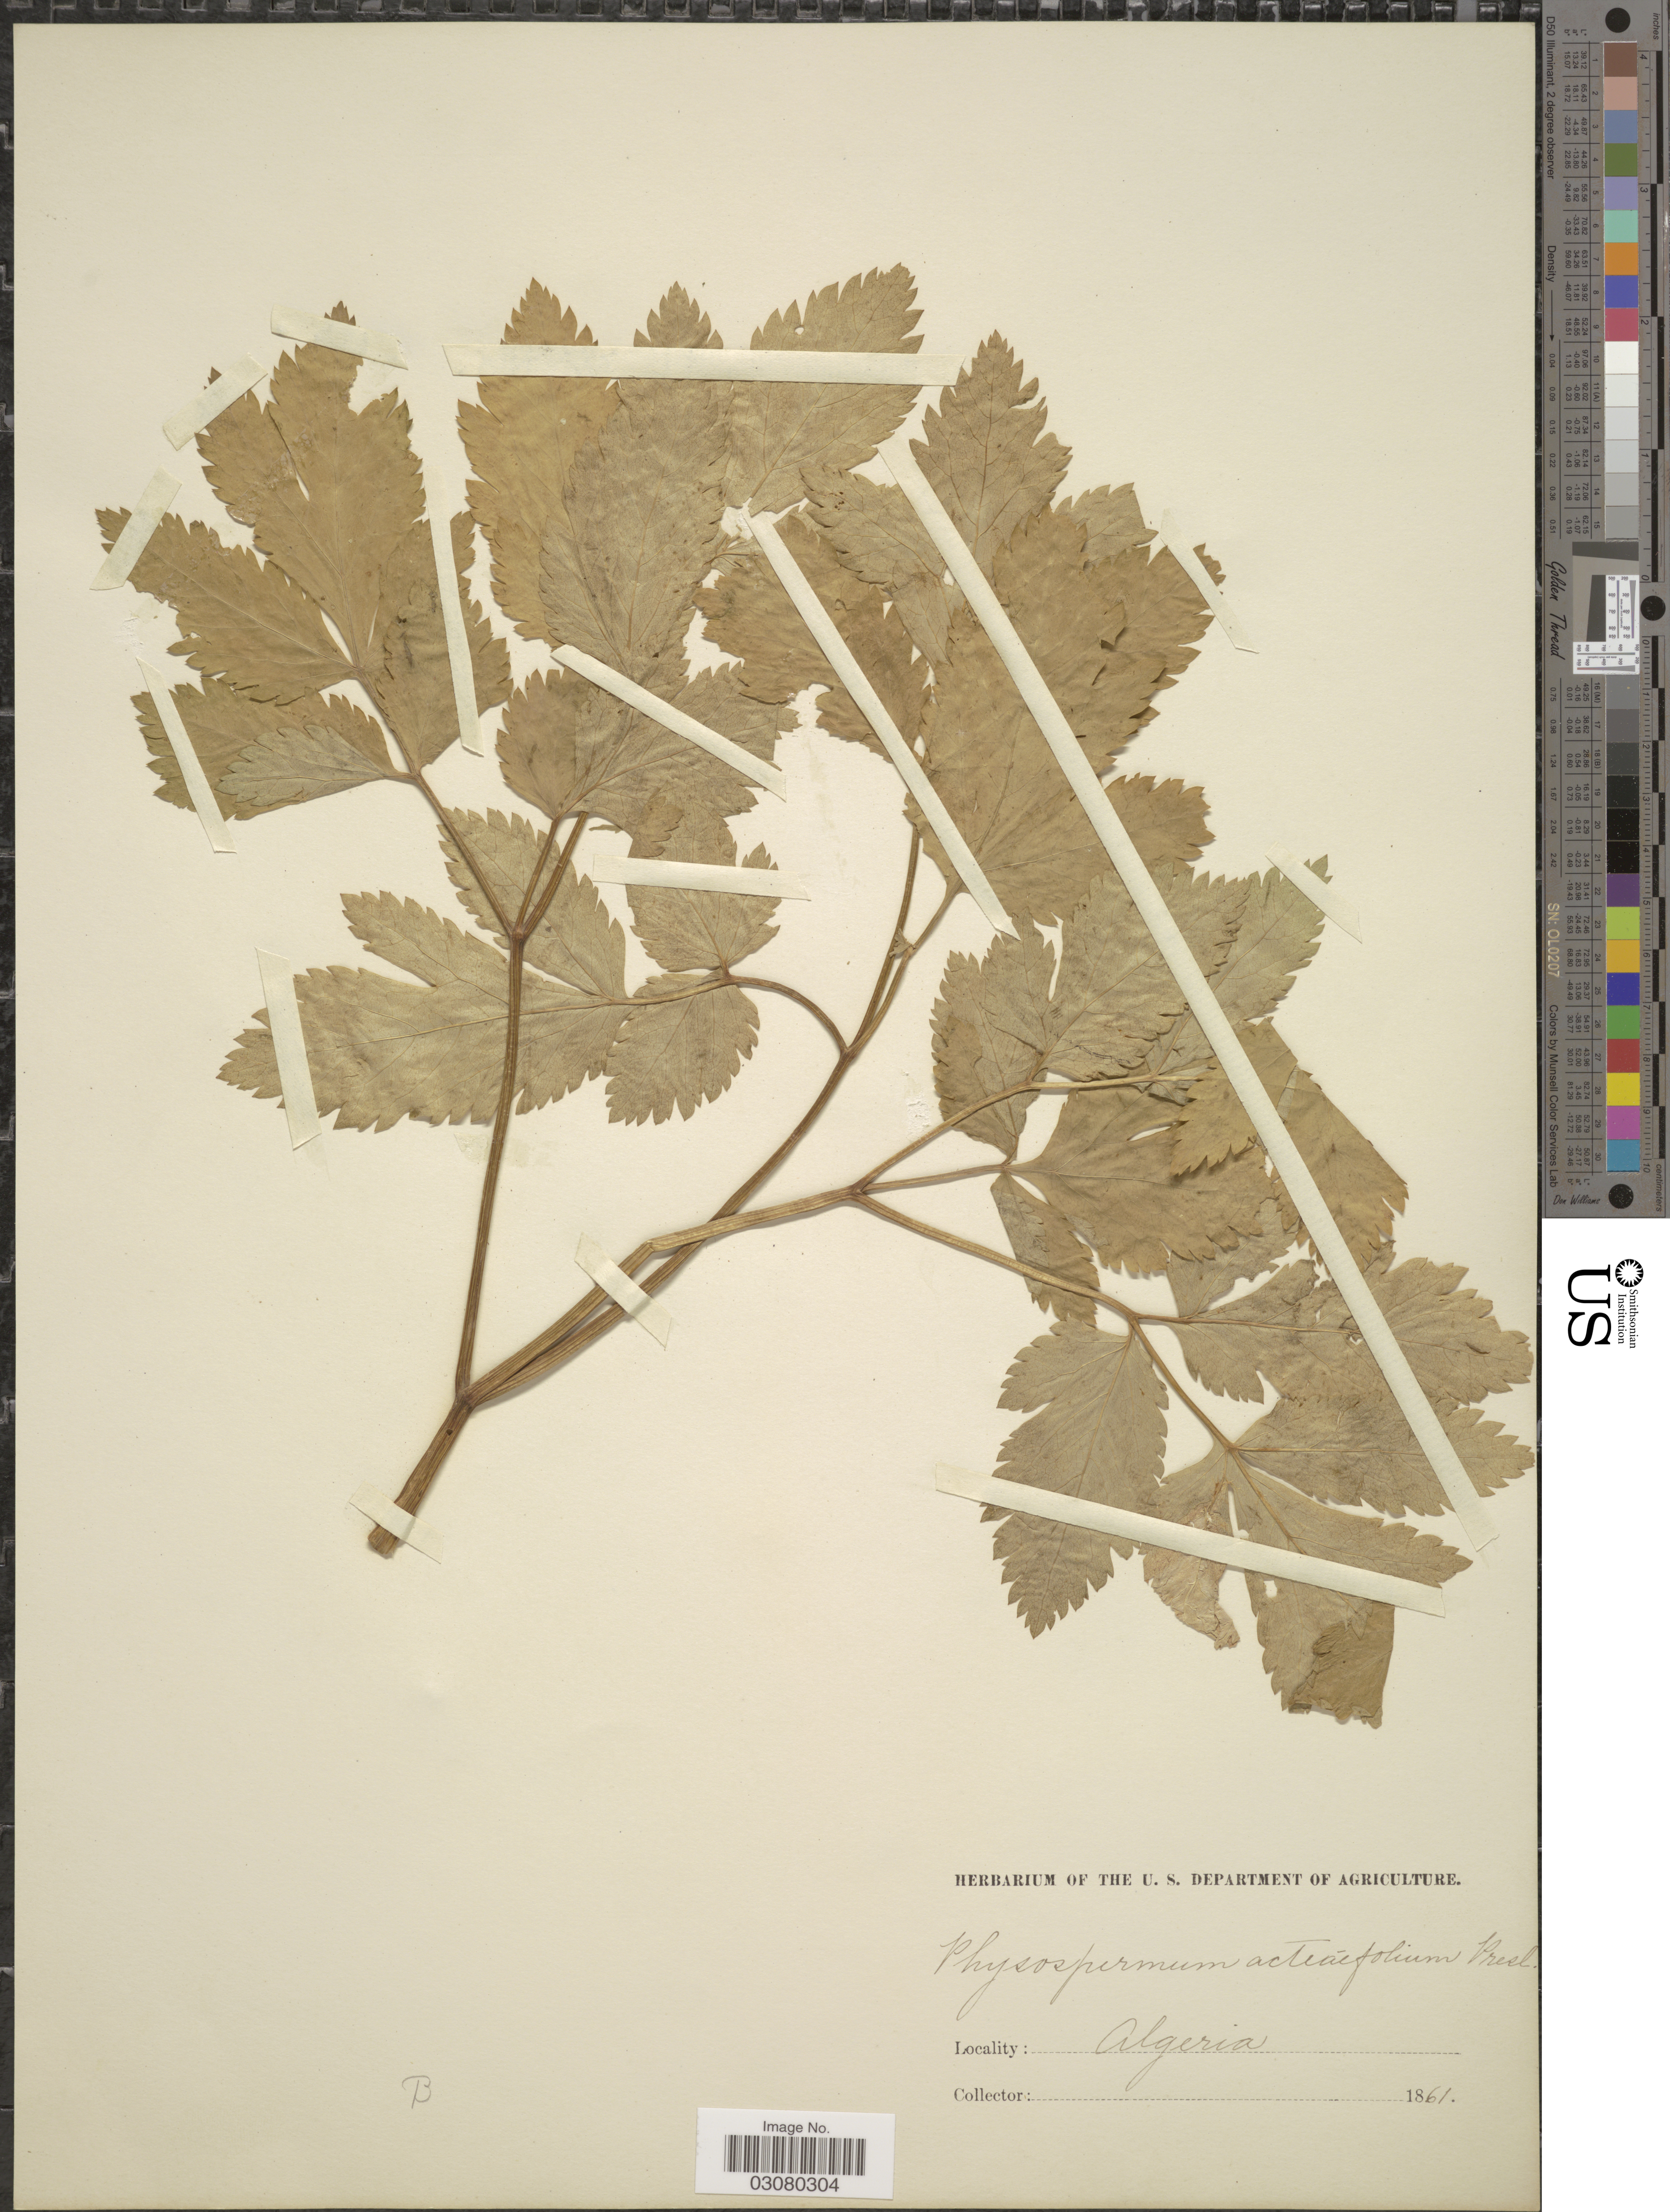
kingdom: Plantae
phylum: Tracheophyta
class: Magnoliopsida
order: Apiales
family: Apiaceae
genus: Physospermum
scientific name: Physospermum acteifolium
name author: C. Presl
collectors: ex herb. U. S. Department of Agriculture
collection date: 1861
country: Algeria